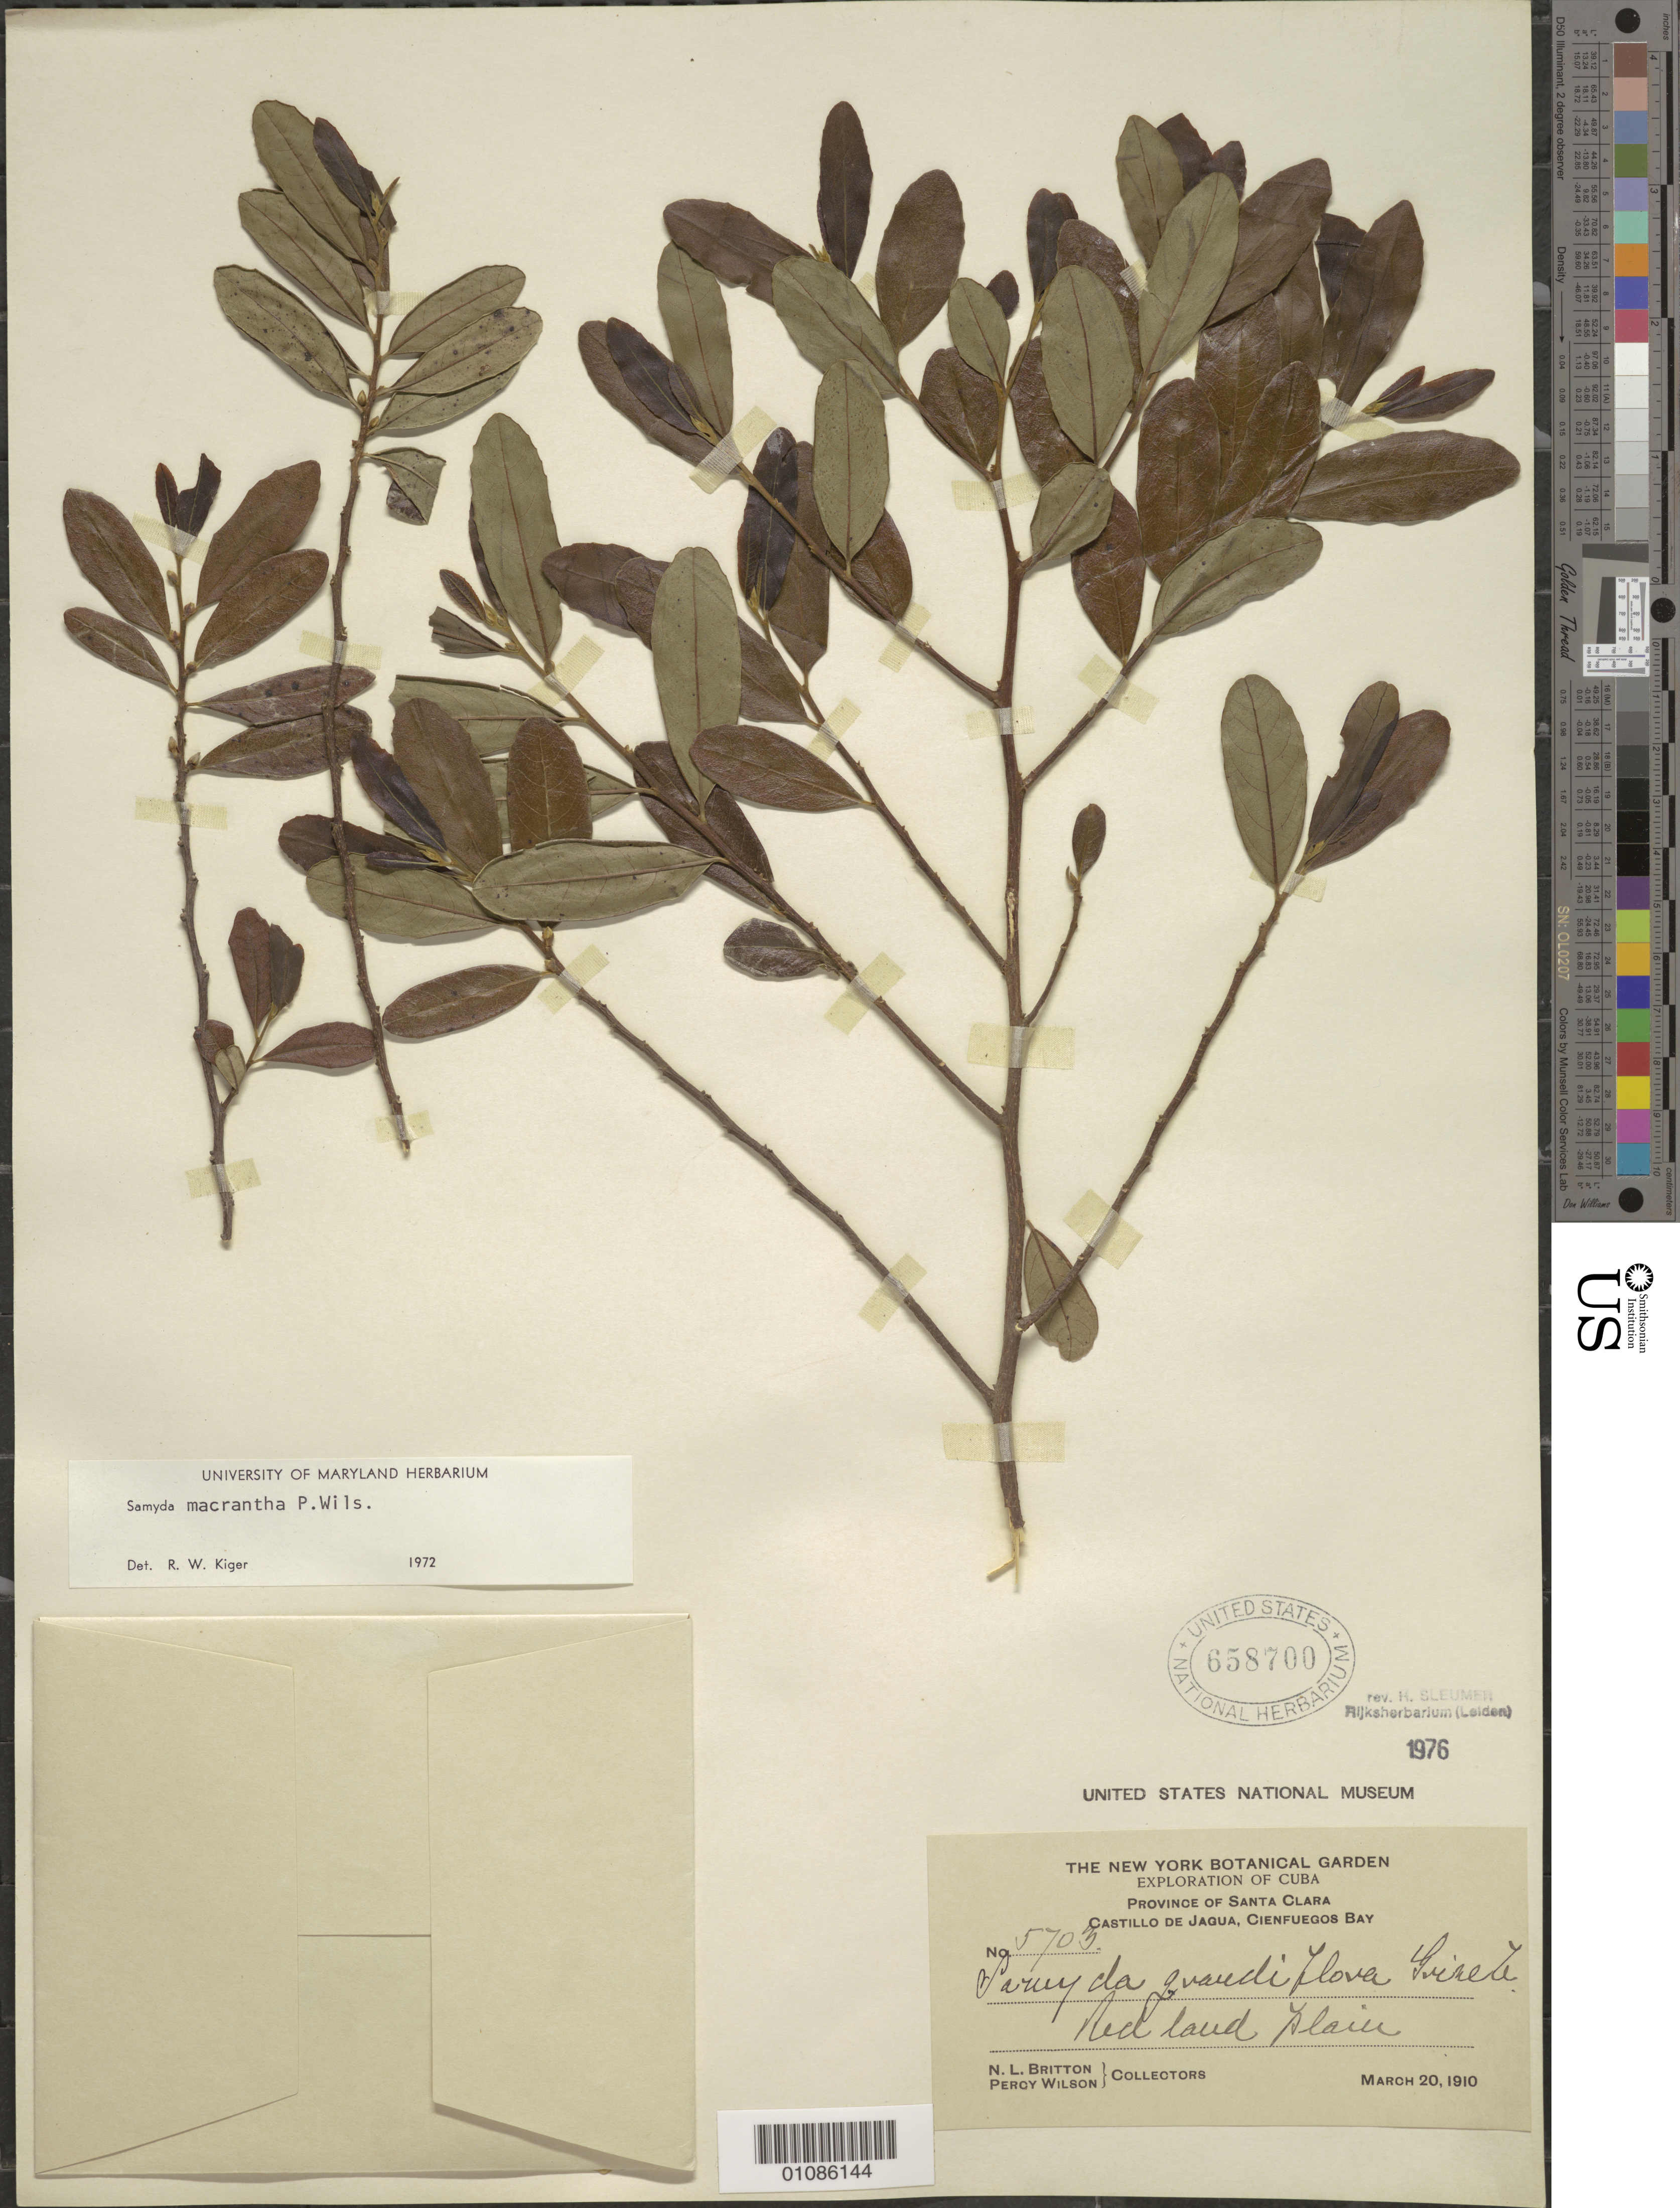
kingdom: Plantae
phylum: Tracheophyta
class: Magnoliopsida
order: Malpighiales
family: Salicaceae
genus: Casearia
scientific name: Casearia dolichanthera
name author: T. Samar. & M.H. Alford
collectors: N. Britton & P. Wilson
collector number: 5703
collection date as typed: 20 Mar 1910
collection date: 1910-03-20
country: Cuba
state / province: Villa Clara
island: Cuba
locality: Santa Clara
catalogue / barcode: US 658700